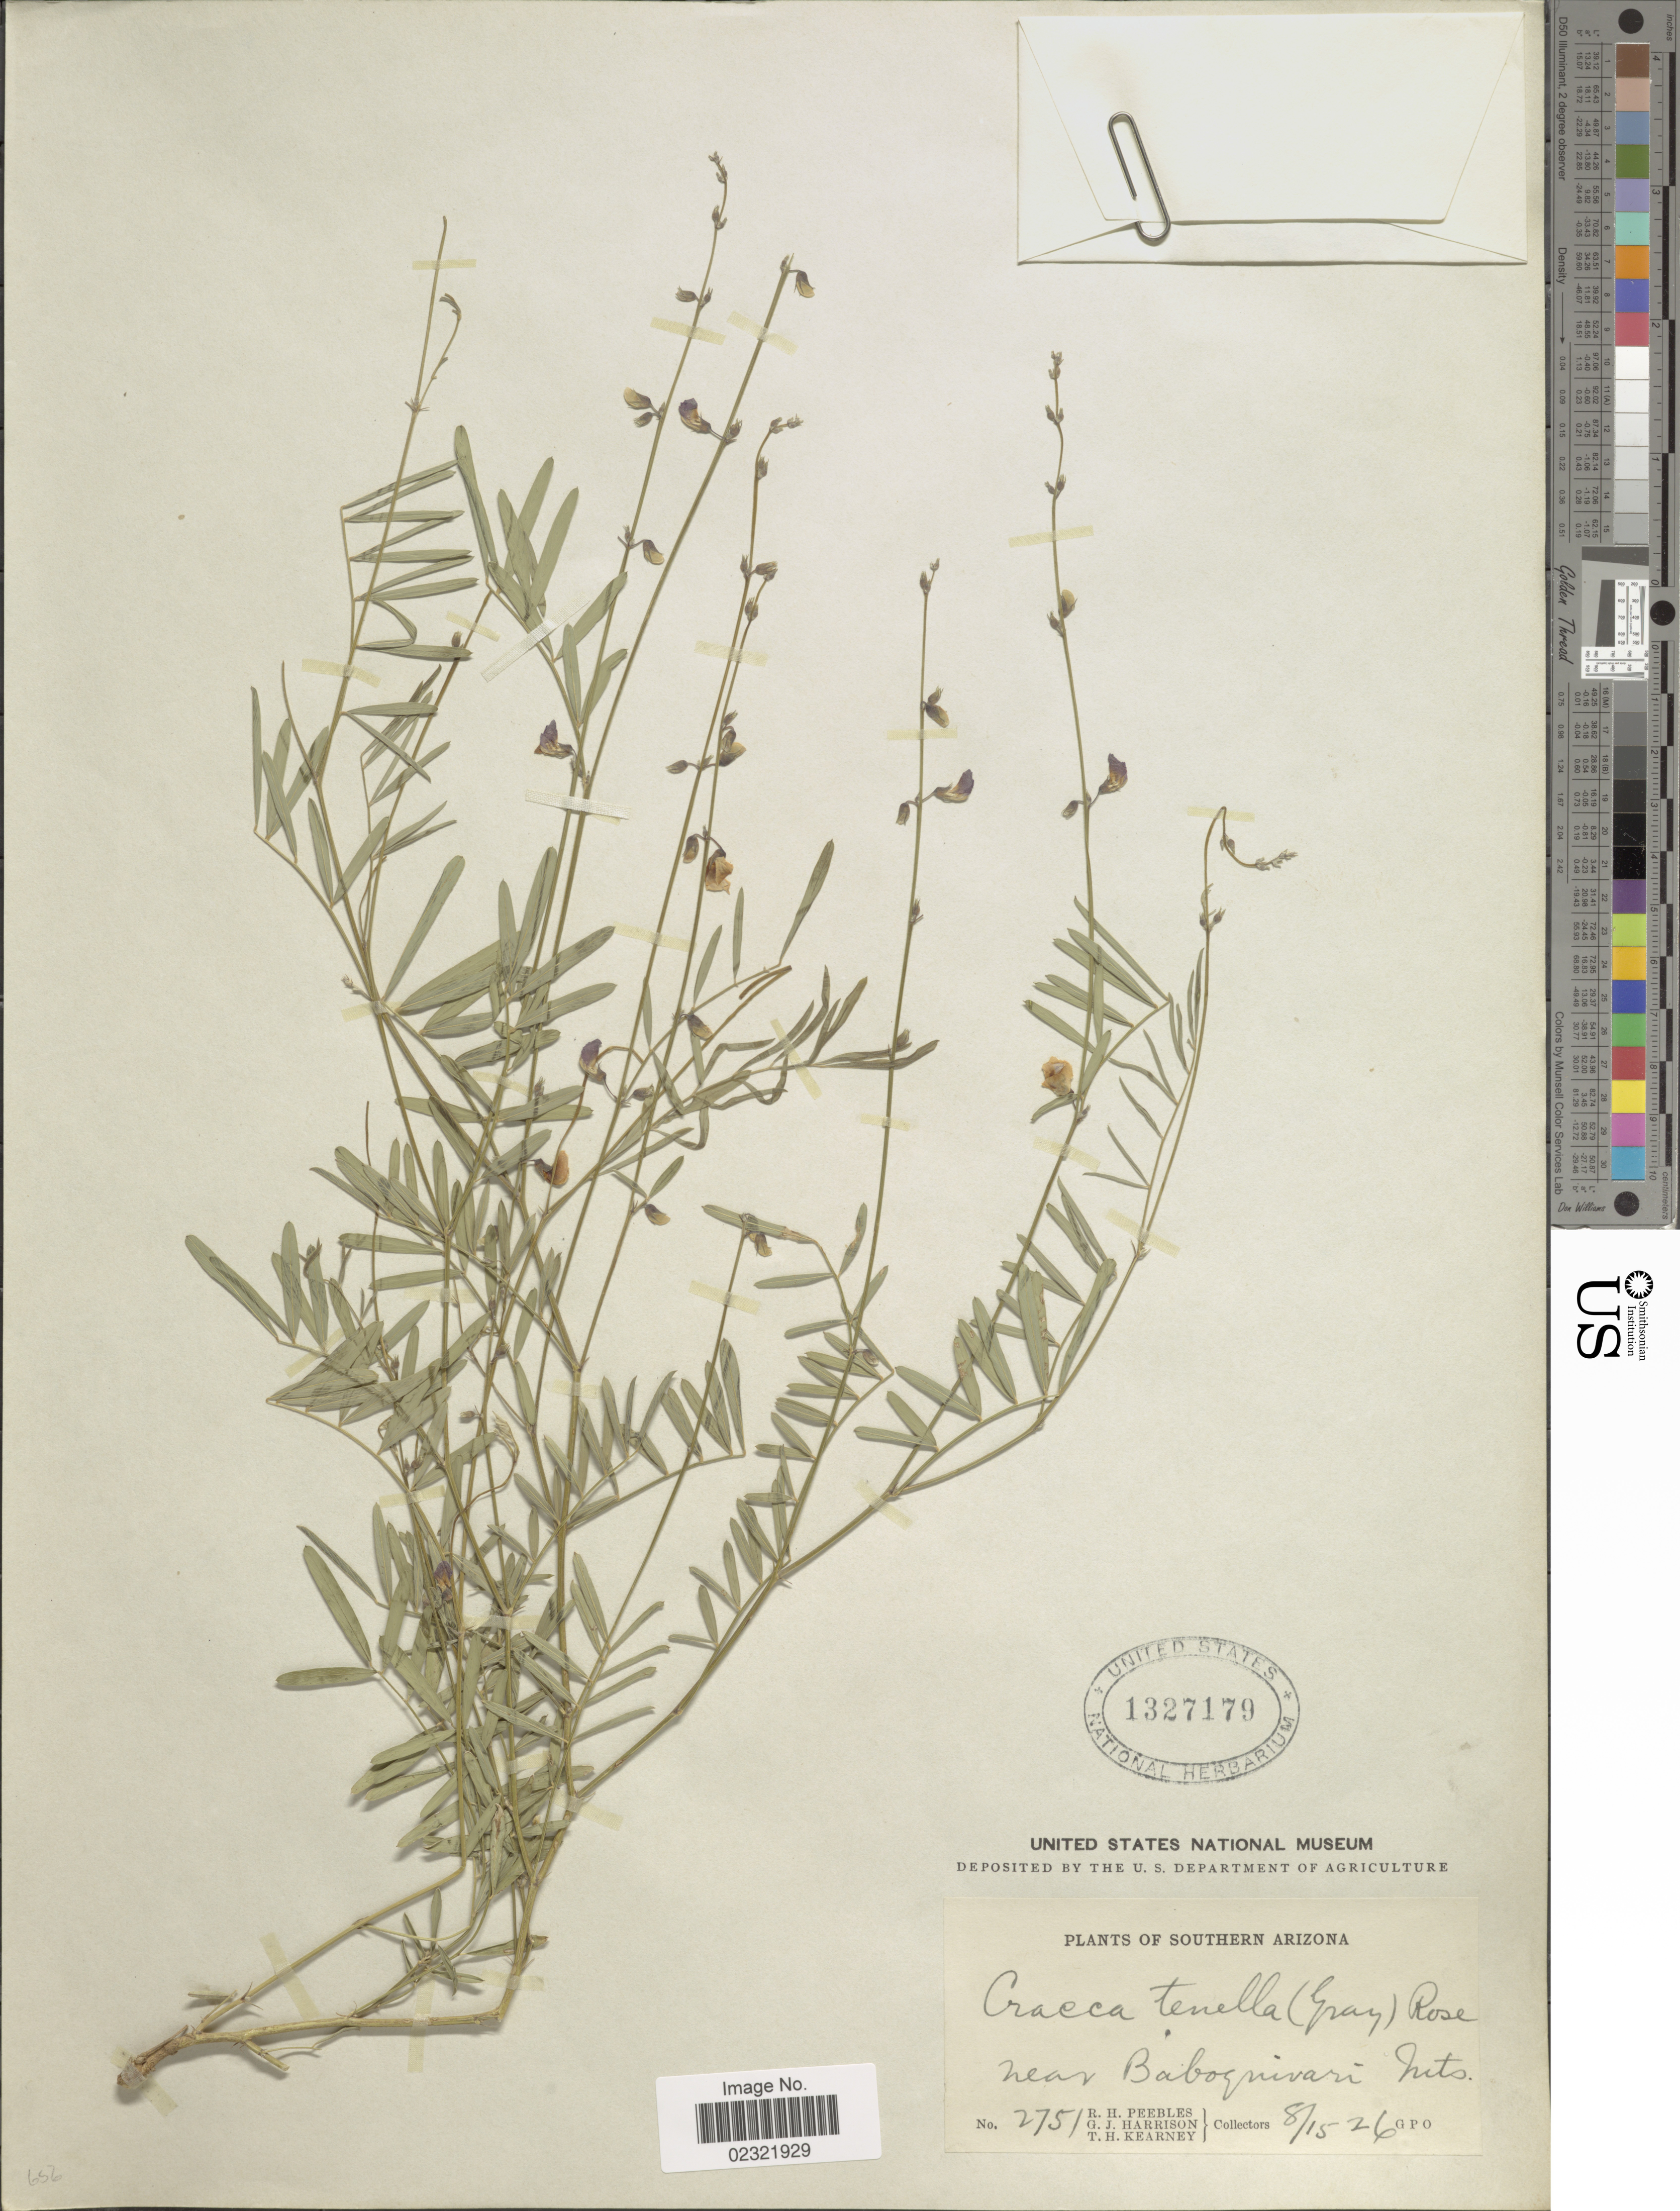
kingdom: Plantae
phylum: Tracheophyta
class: Magnoliopsida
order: Fabales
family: Fabaceae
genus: Tephrosia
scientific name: Tephrosia tenella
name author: A. Gray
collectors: R. H. Peebles, G. J. Harrison & T. H. Kearney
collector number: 2751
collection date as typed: Transcribed d/m/y: 15/8/26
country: United States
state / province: Arizona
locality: Southern Arizona, near Baboquivari Mts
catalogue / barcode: US 1327179